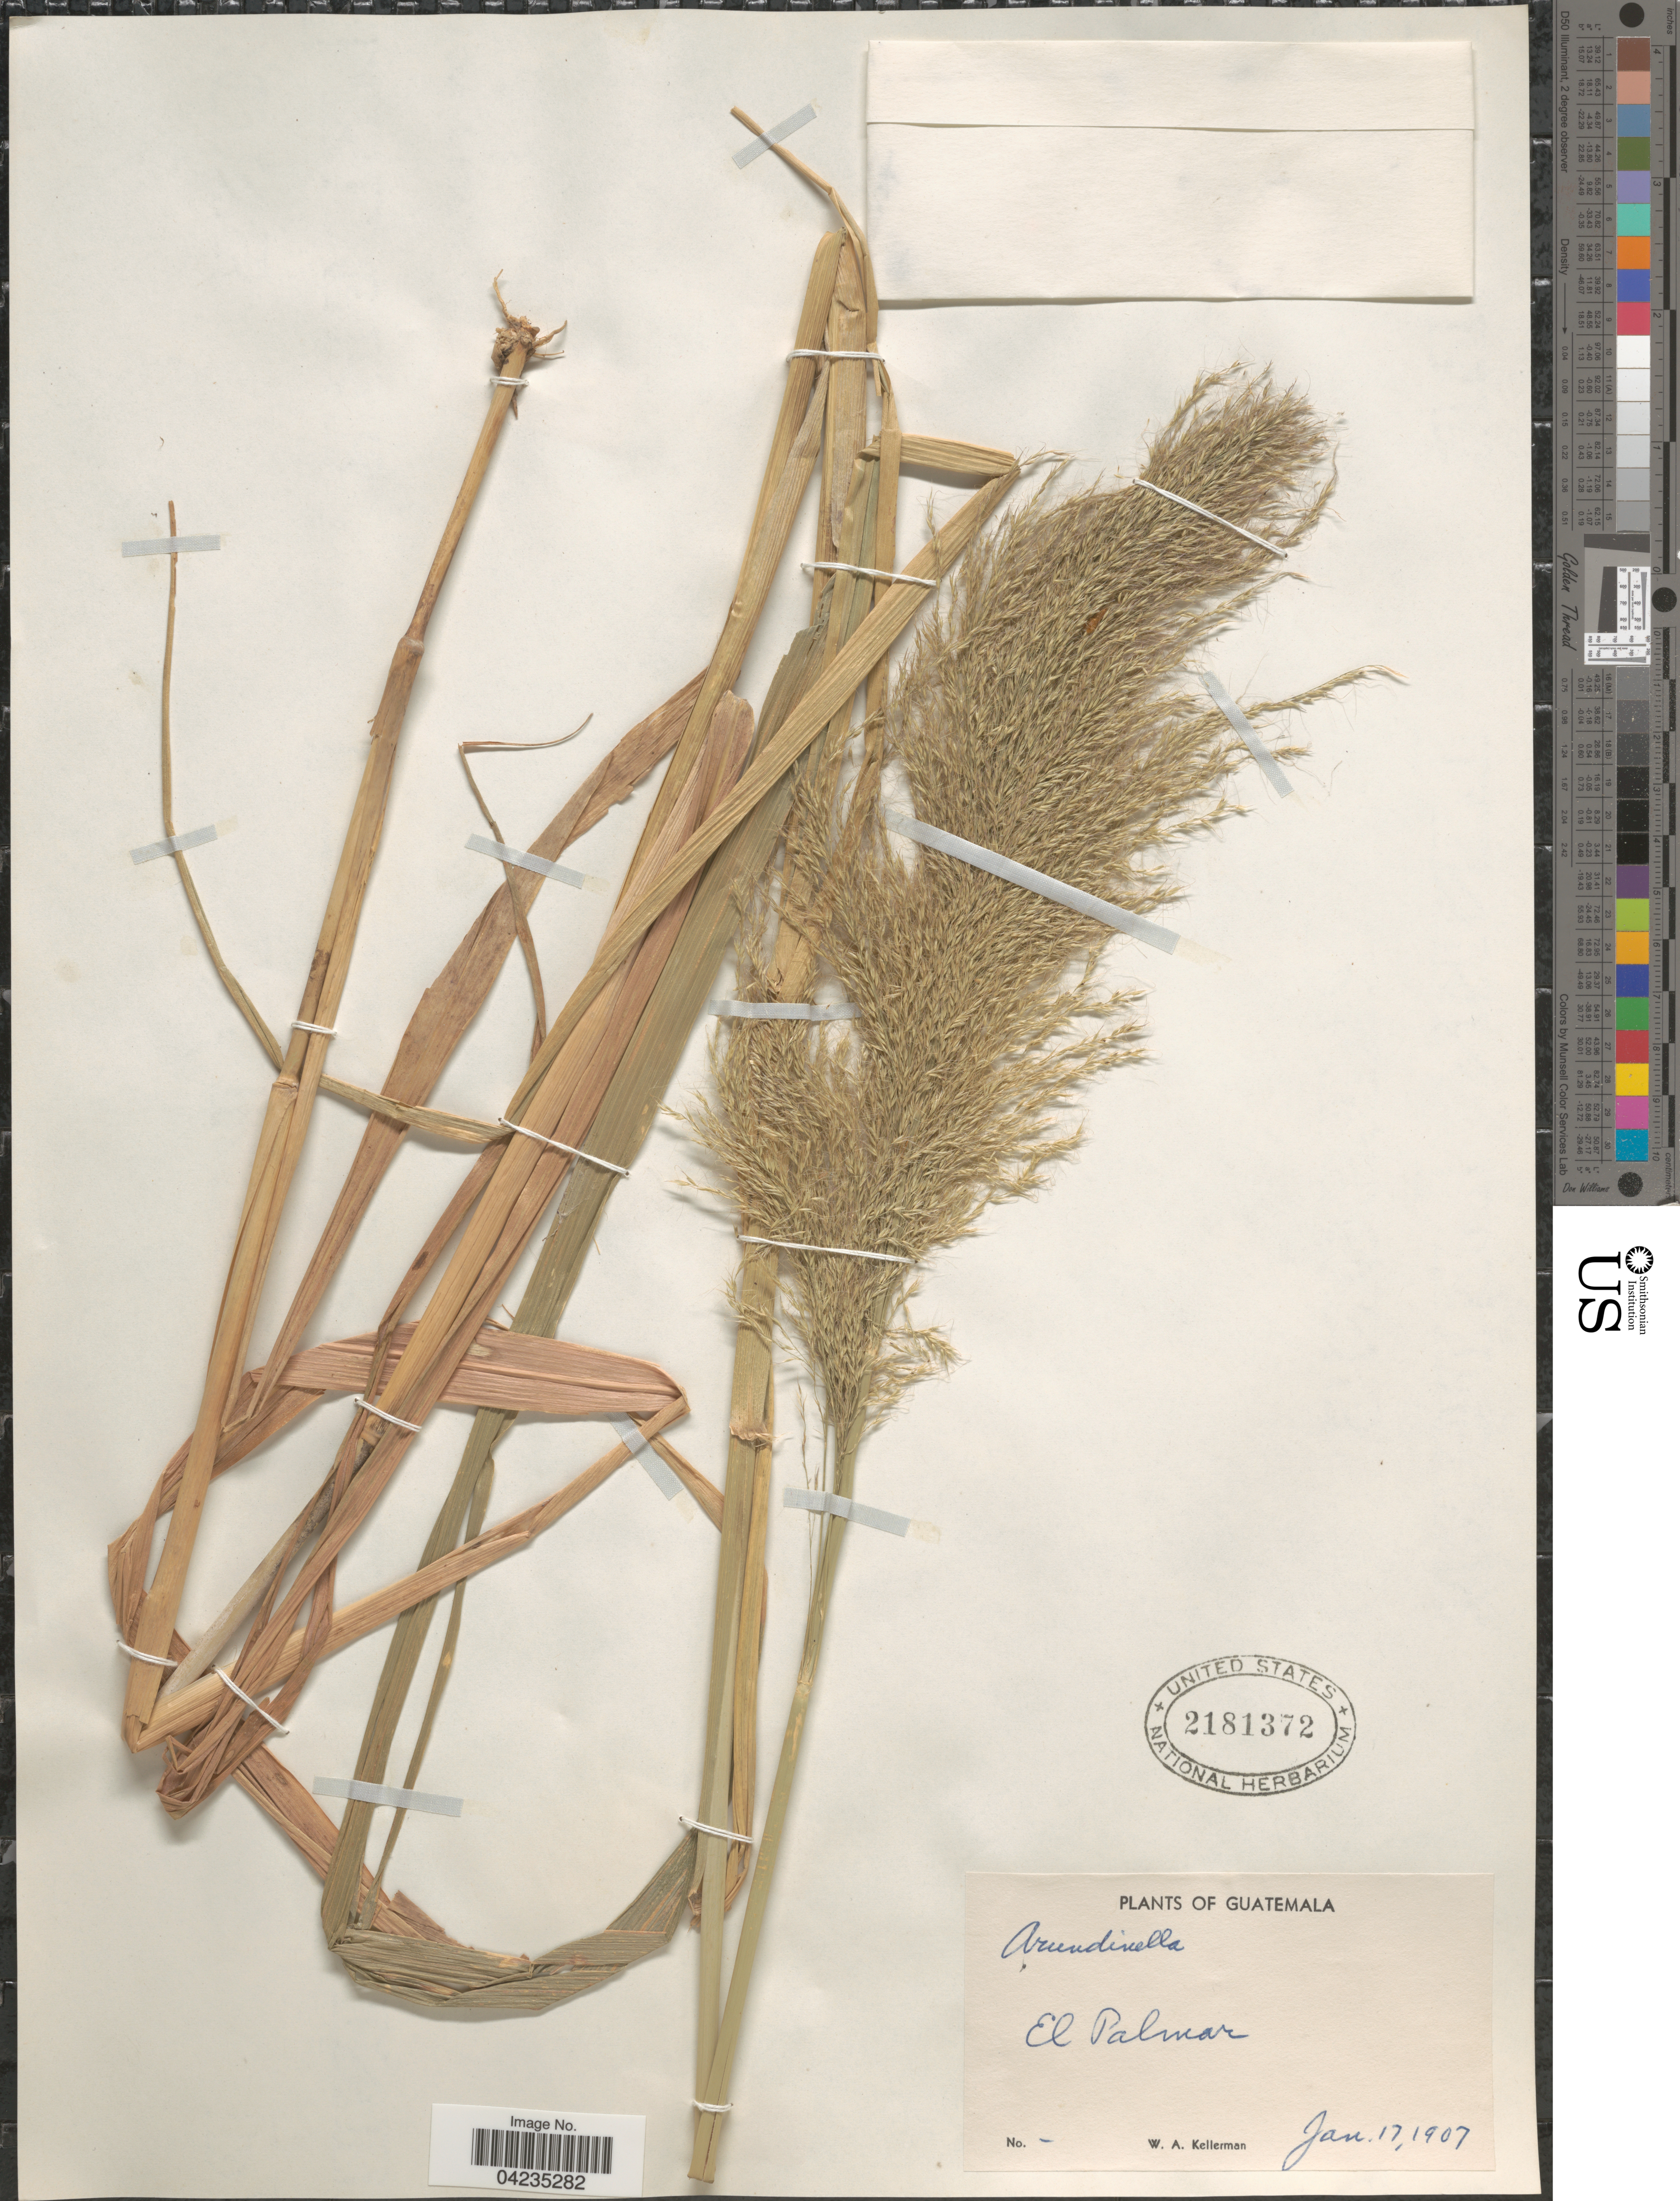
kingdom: Plantae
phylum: Tracheophyta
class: Liliopsida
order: Poales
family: Poaceae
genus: Arundinella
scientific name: Arundinella sp.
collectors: W. Kellerman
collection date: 1907-01-17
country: Guatemala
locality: El Palmar.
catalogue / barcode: US 2181372